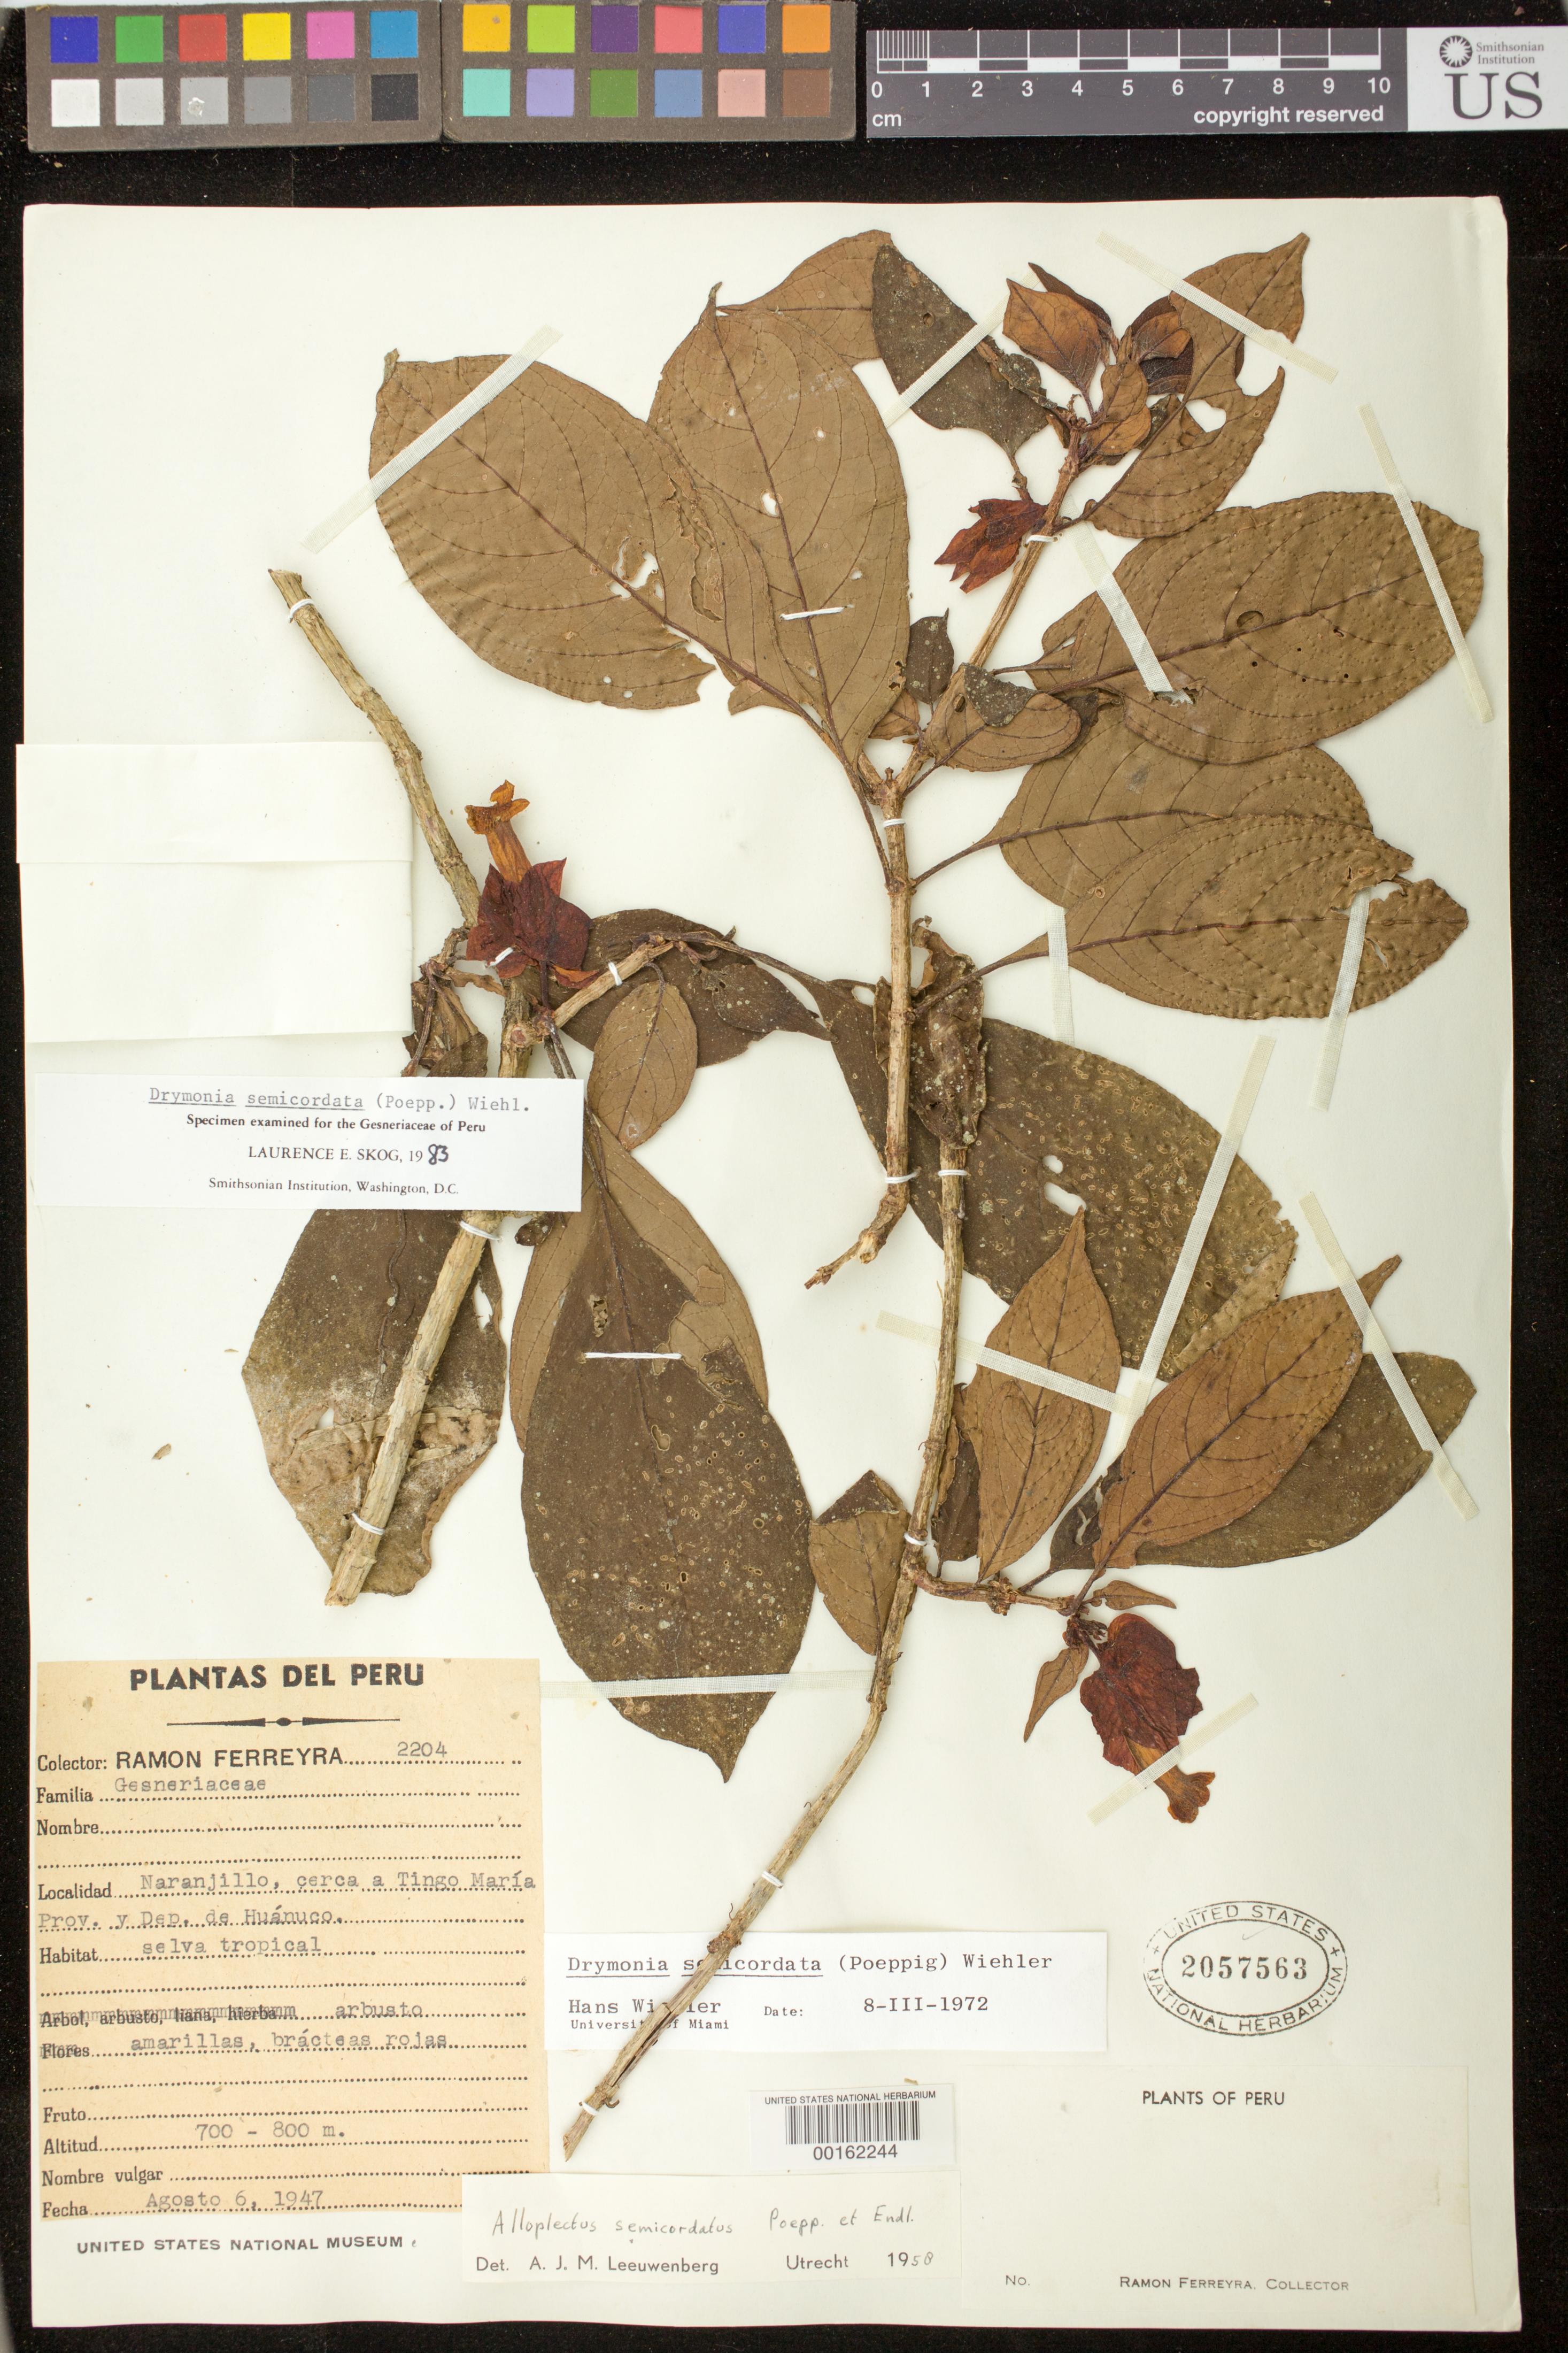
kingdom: Plantae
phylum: Tracheophyta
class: Magnoliopsida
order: Lamiales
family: Gesneriaceae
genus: Drymonia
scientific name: Drymonia semicordata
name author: (Poepp.) Wiehler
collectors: R. A. Ferreyra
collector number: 2204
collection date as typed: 06 Aug 1947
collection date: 1947-08-06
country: Peru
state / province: Huánuco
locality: Prov. Huanuco; Naranjillo, near Tingo Maria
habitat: Tropical forest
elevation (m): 700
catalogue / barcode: US 2057563